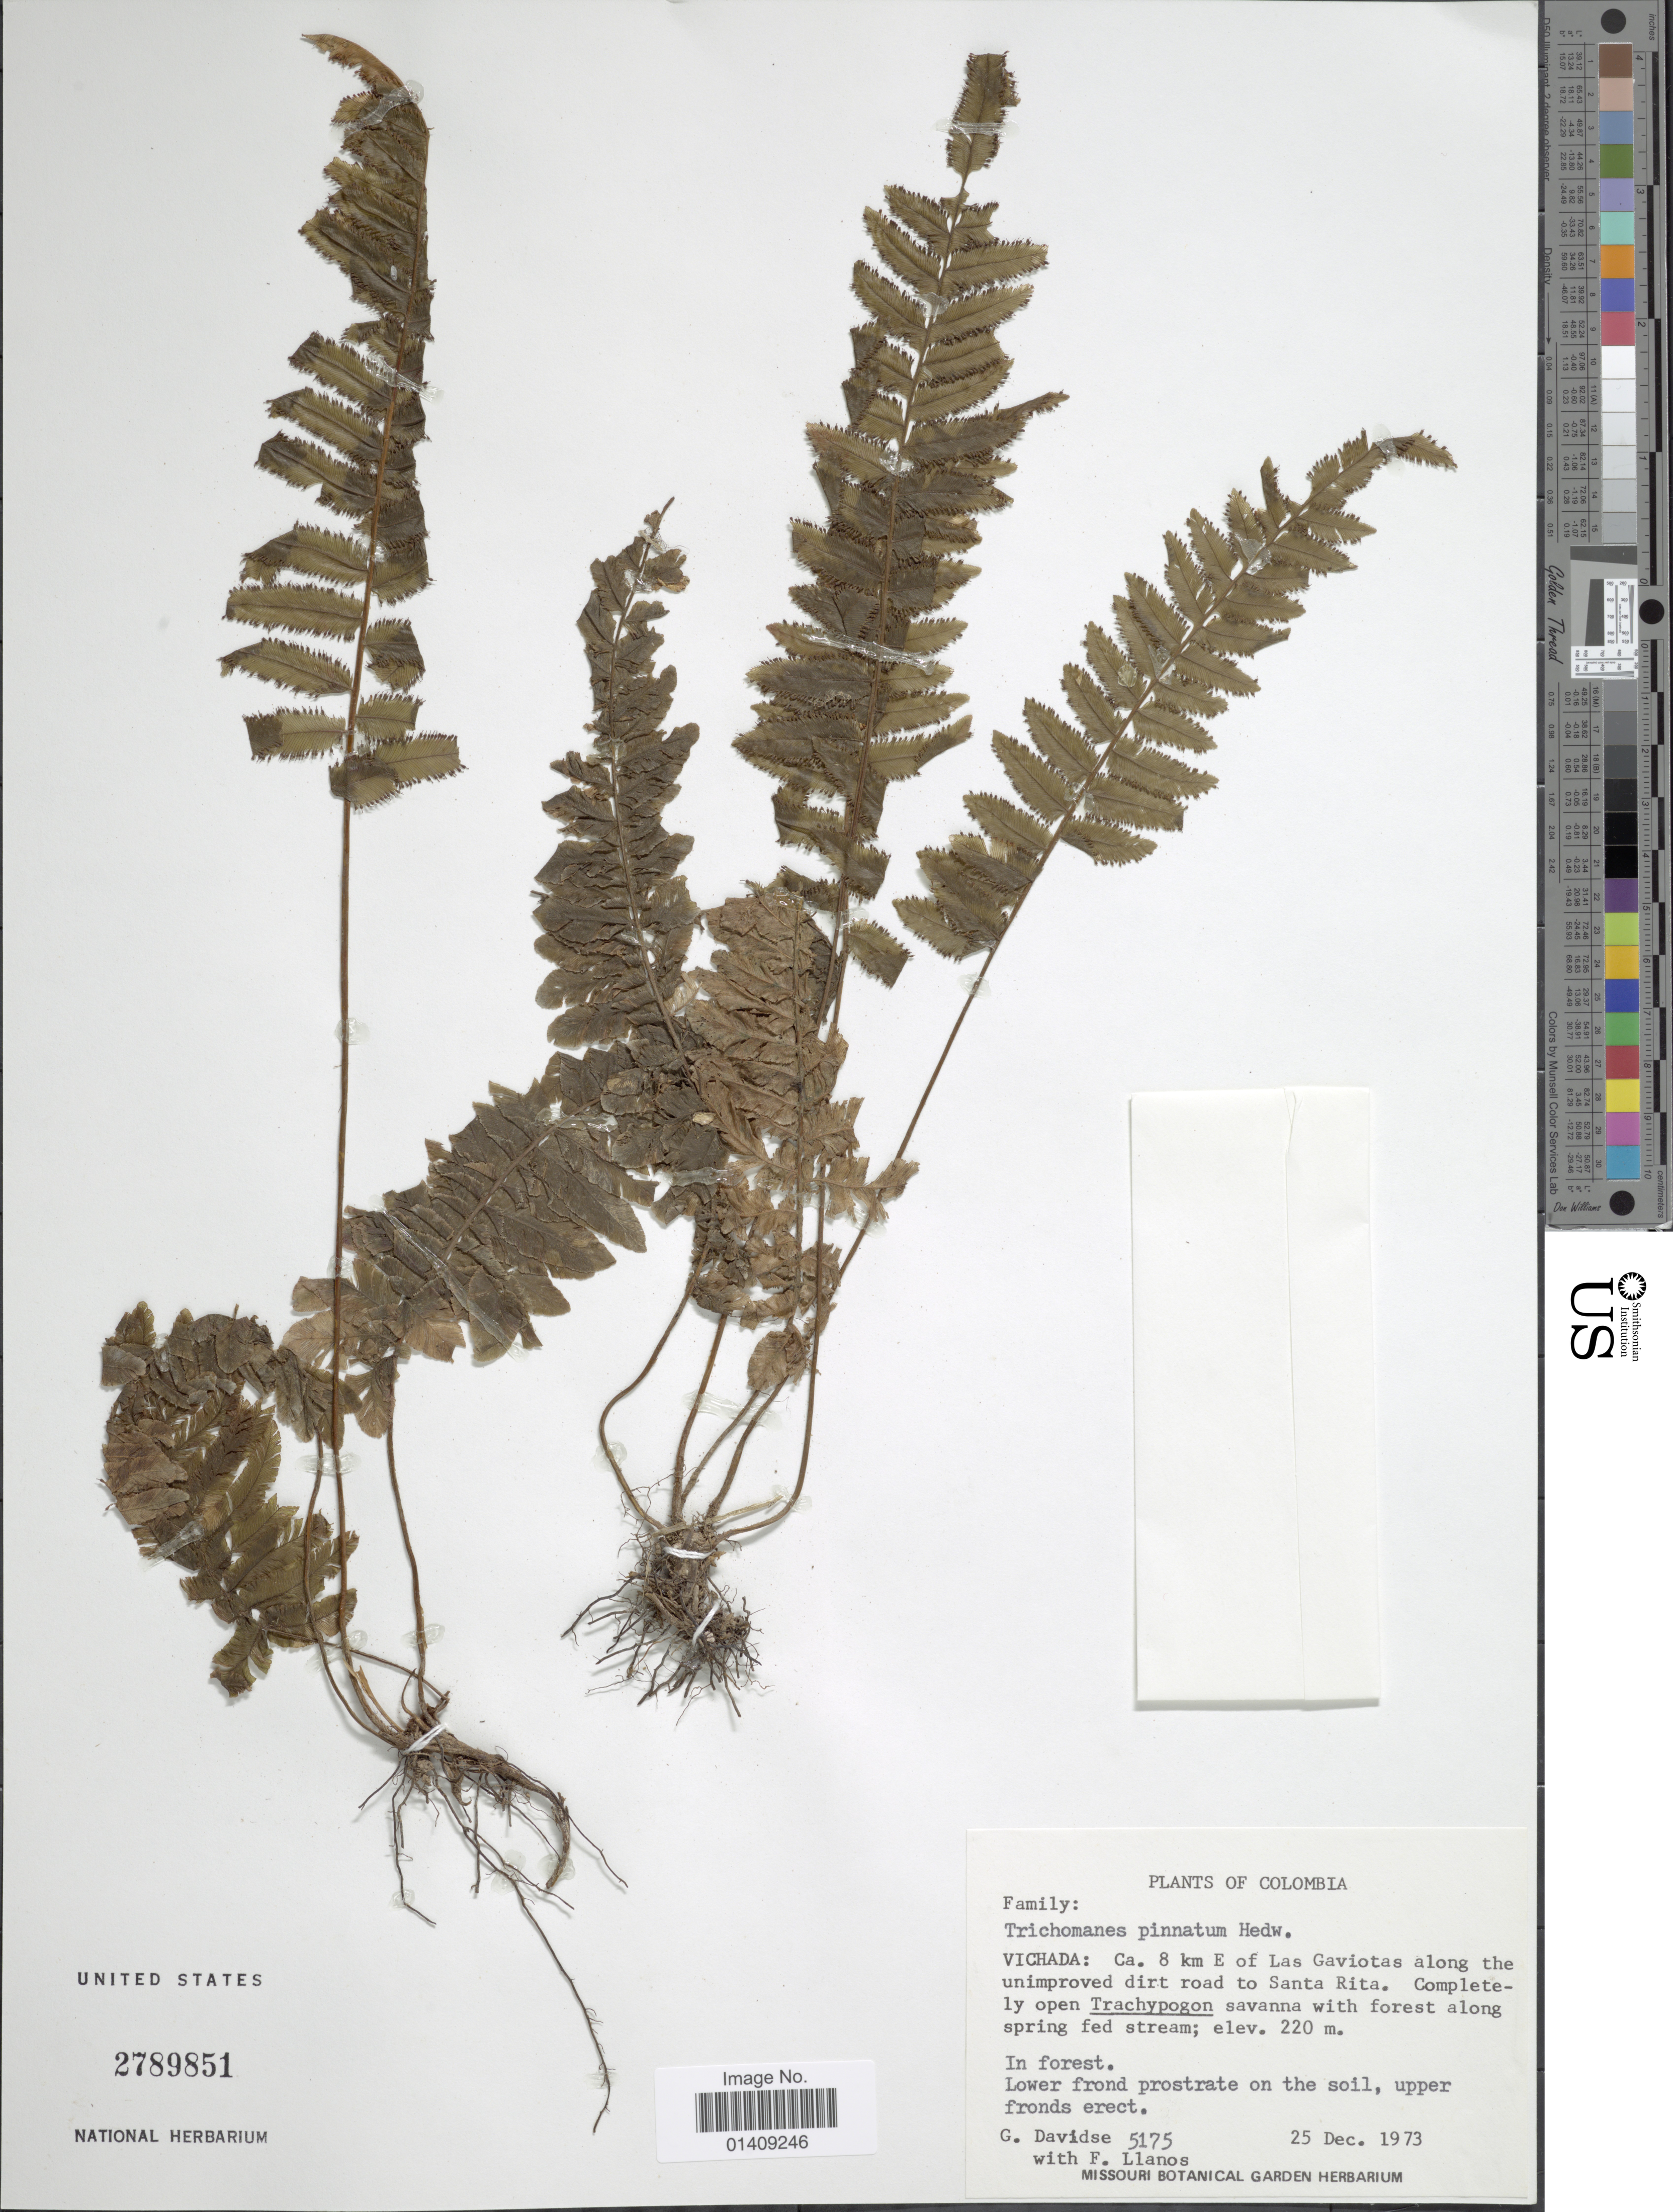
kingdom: Plantae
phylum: Tracheophyta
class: Polypodiopsida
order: Hymenophyllales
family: Hymenophyllaceae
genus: Trichomanes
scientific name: Trichomanes pinnatum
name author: Hedw.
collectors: G. Davidse & F. Llanos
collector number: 5175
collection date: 1973-12-25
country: Colombia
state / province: Vichada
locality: Vichada: ca8 km E of Las Gaviotas along the uniproved dirt road to Santa Rita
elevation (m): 220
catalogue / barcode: US 2789851